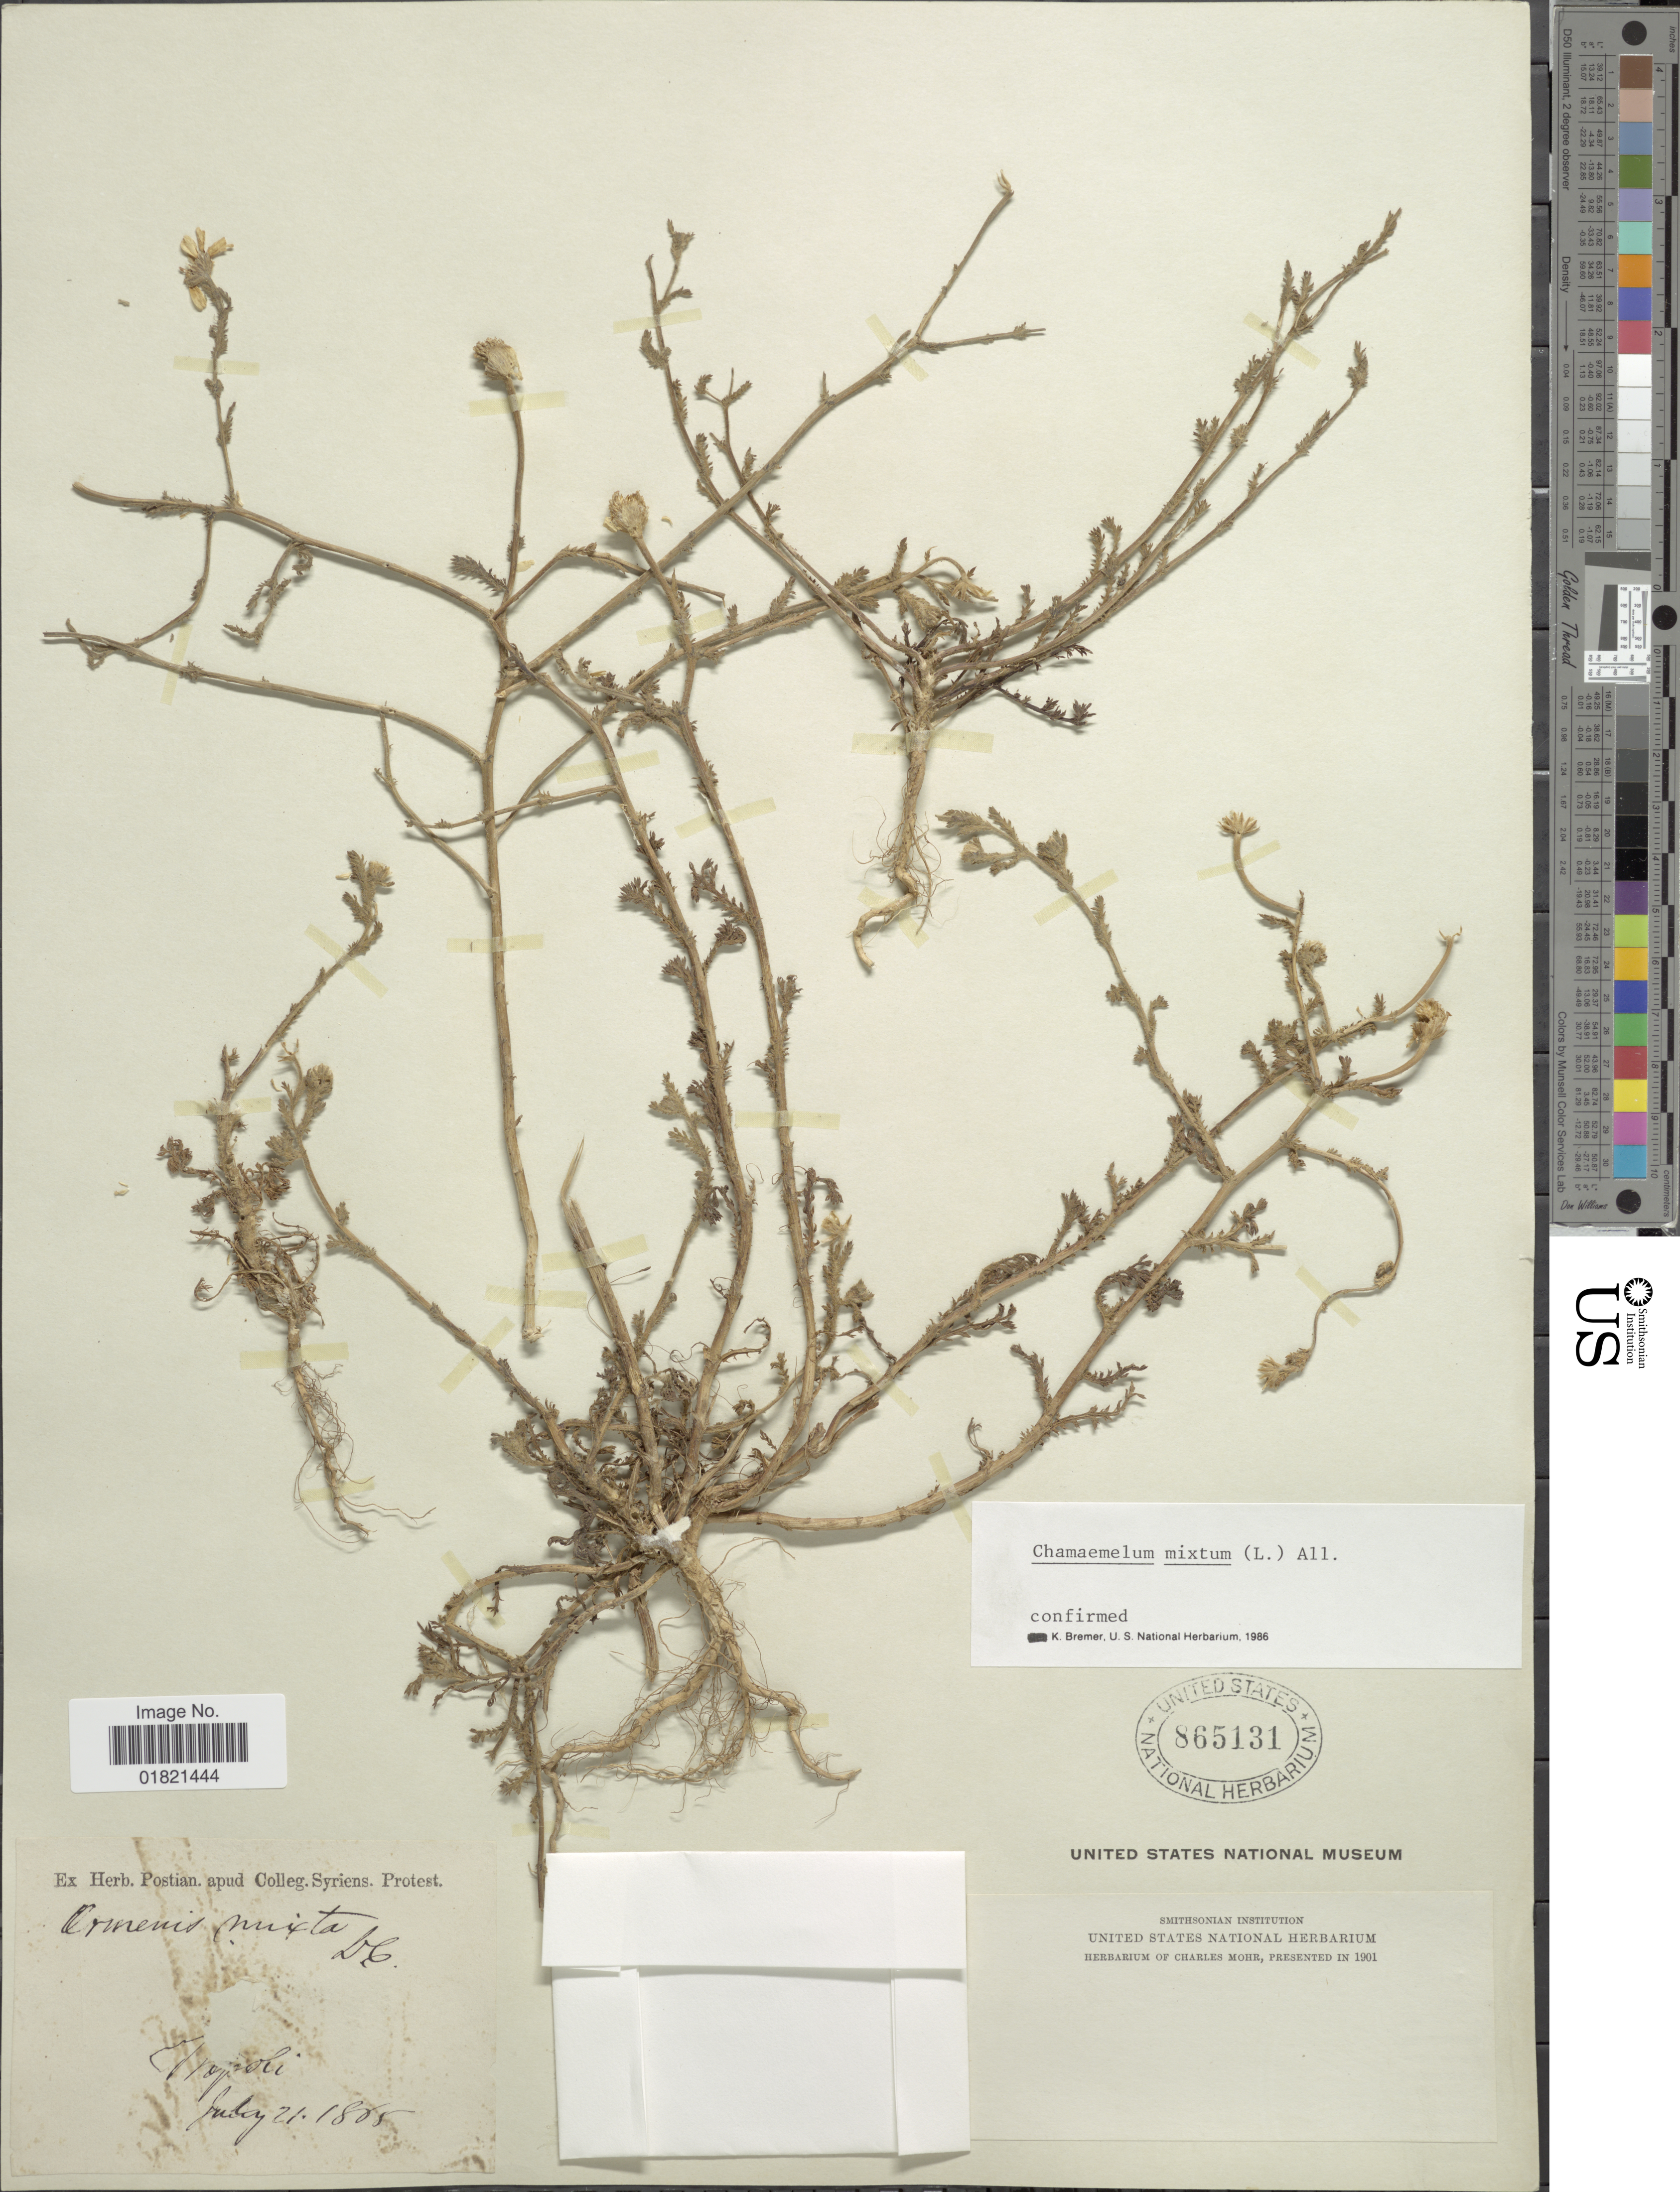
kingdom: Plantae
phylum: Tracheophyta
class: Magnoliopsida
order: Asterales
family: Asteraceae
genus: Chamaemelum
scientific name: Chamaemelum mixtum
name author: L.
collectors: ex herb. Postian. apud Colleg. Syriens. Protest. USE "Fannie P. A. Shepard" (10308853) AS PRIMARY COLLECTOR INSTEAD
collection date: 1865-07-21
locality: Tropoli [interpreted]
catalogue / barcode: US 865131